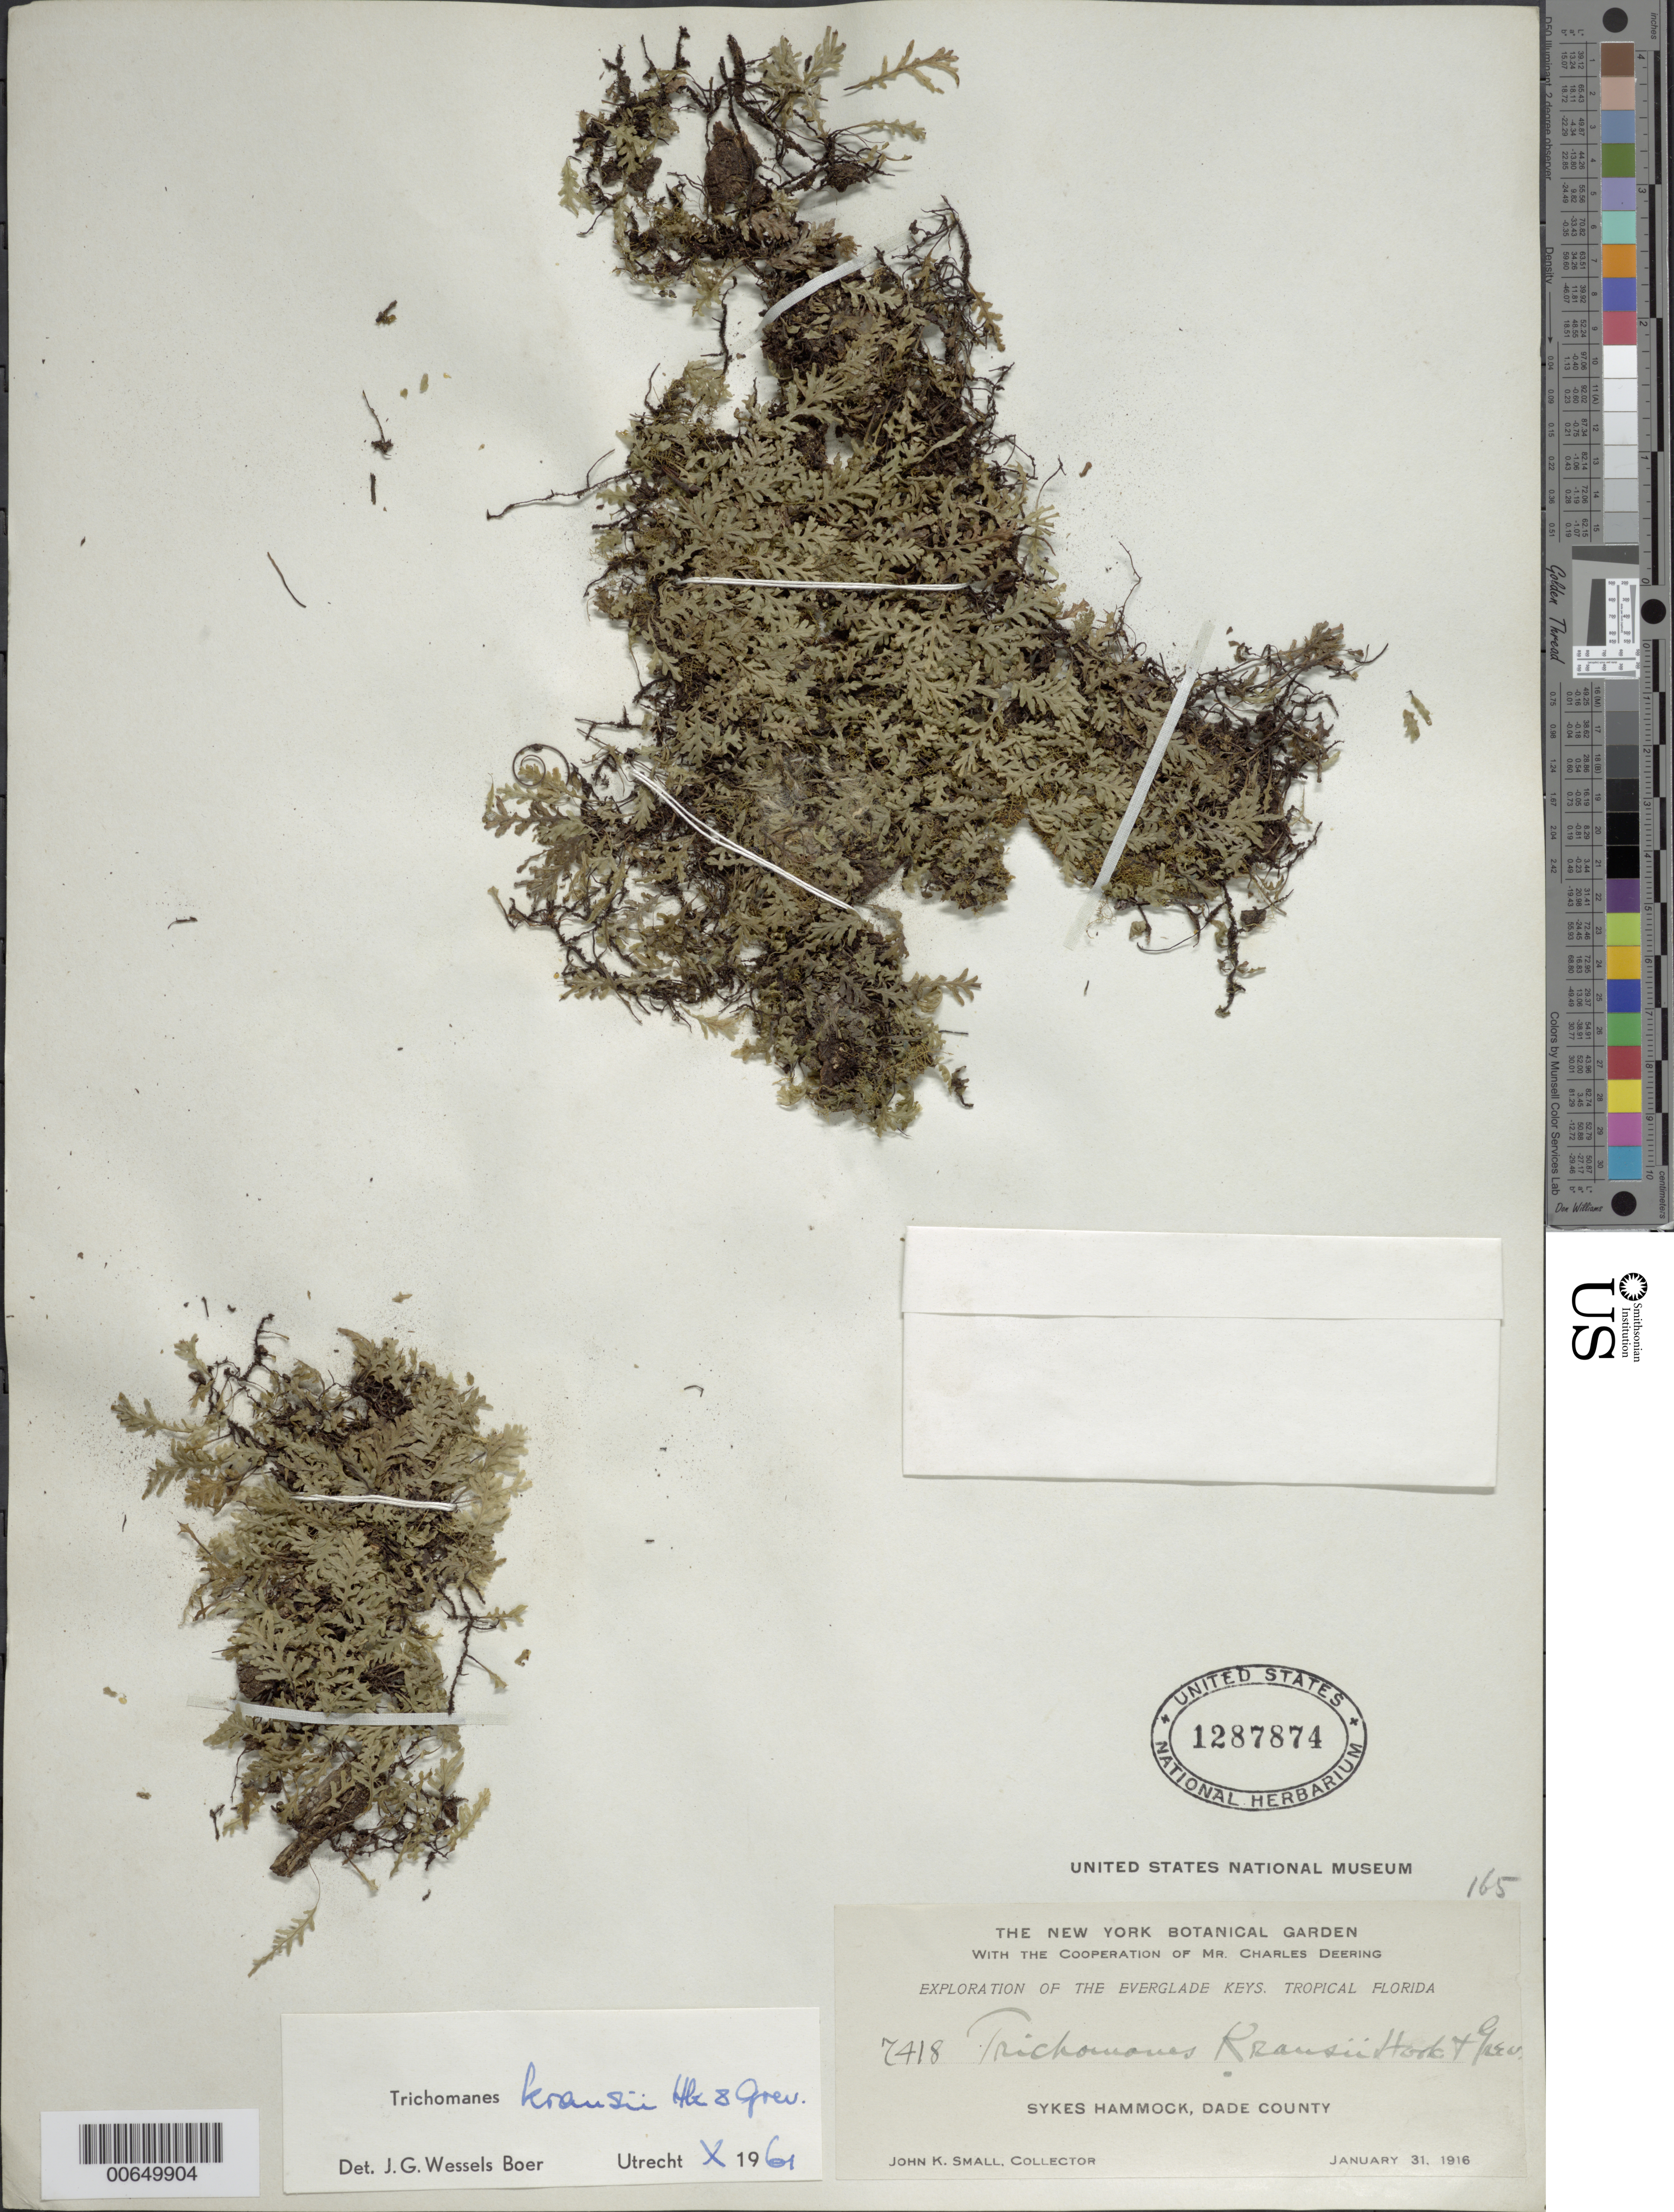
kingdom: Plantae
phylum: Tracheophyta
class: Polypodiopsida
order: Hymenophyllales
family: Hymenophyllaceae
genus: Didymoglossum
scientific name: Didymoglossum kraussii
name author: (Hook. & Grev.) C. Presl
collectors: J. K. Small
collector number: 7418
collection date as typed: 31 Mar 1916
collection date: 1916-03-31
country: United States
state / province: Florida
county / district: Dade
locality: Sykes Hammock.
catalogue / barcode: US 1287874